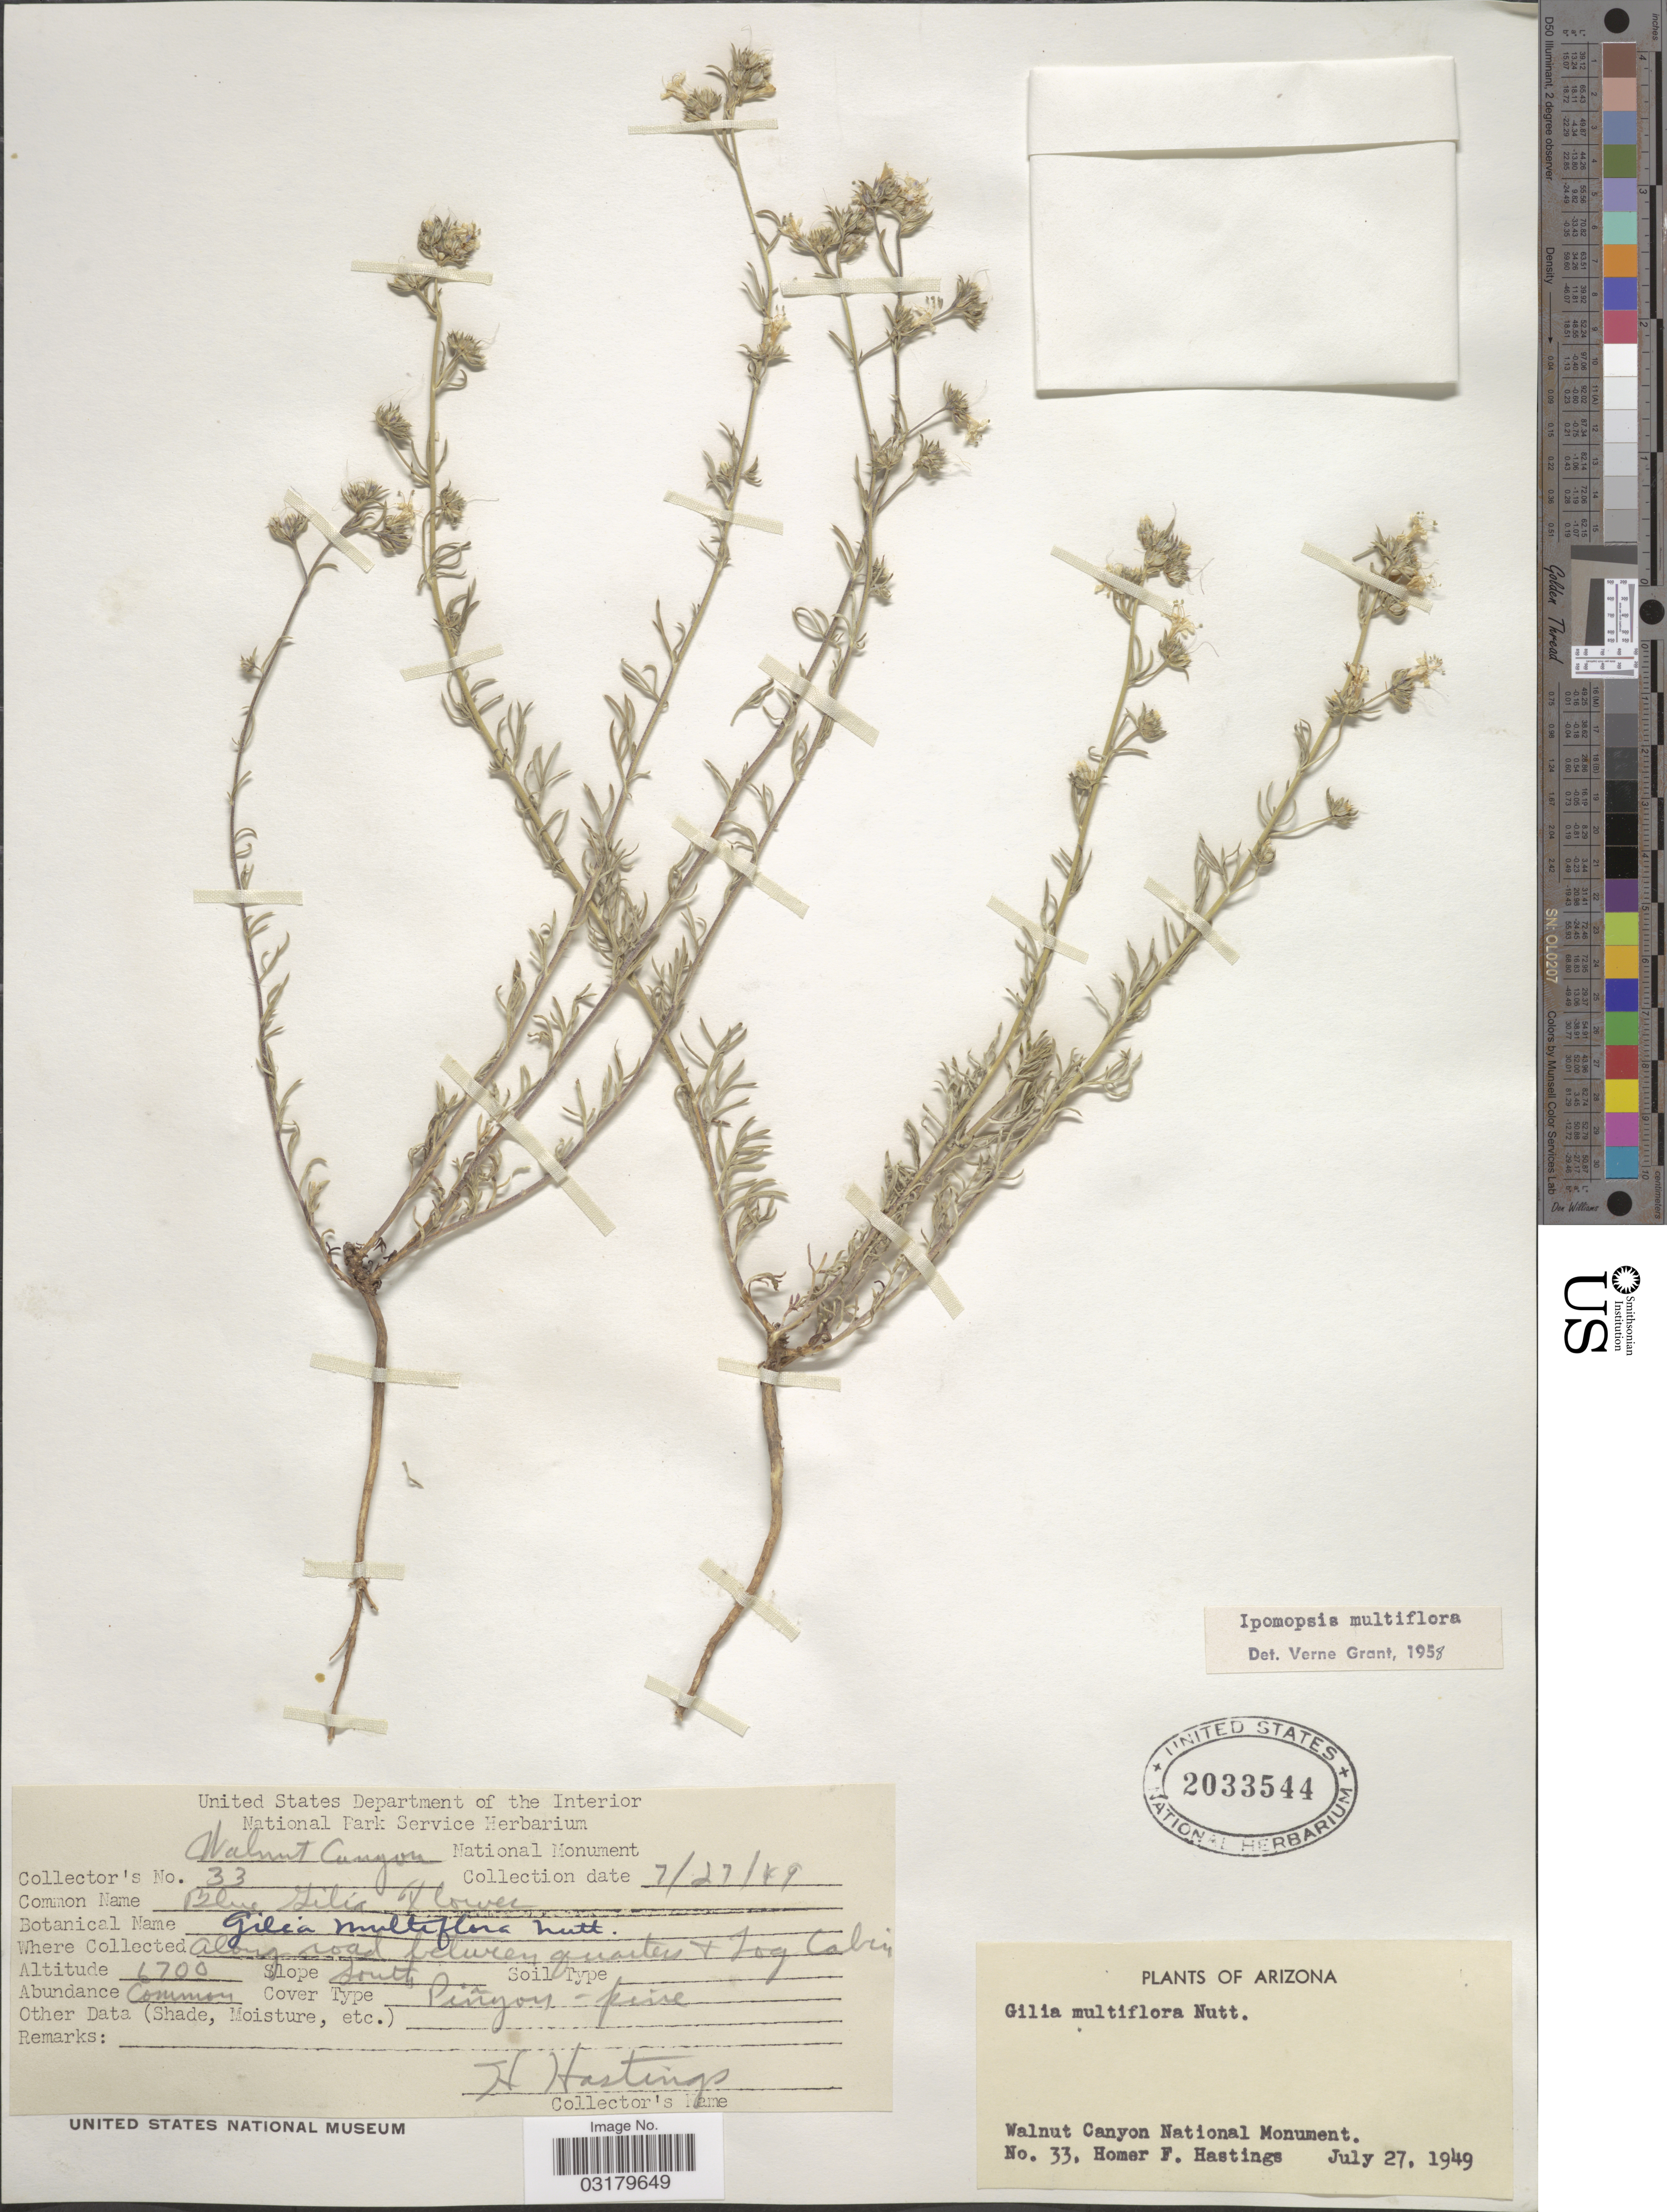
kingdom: Plantae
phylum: Tracheophyta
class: Magnoliopsida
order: Ericales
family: Polemoniaceae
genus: Ipomopsis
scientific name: Ipomopsis multiflora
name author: (Nutt.) V.E. Grant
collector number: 33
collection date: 1949-07-27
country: United States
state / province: Arizona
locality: Walnut Canyon National Monument. Along road between quarters + Log Cabin.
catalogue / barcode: US 2033544